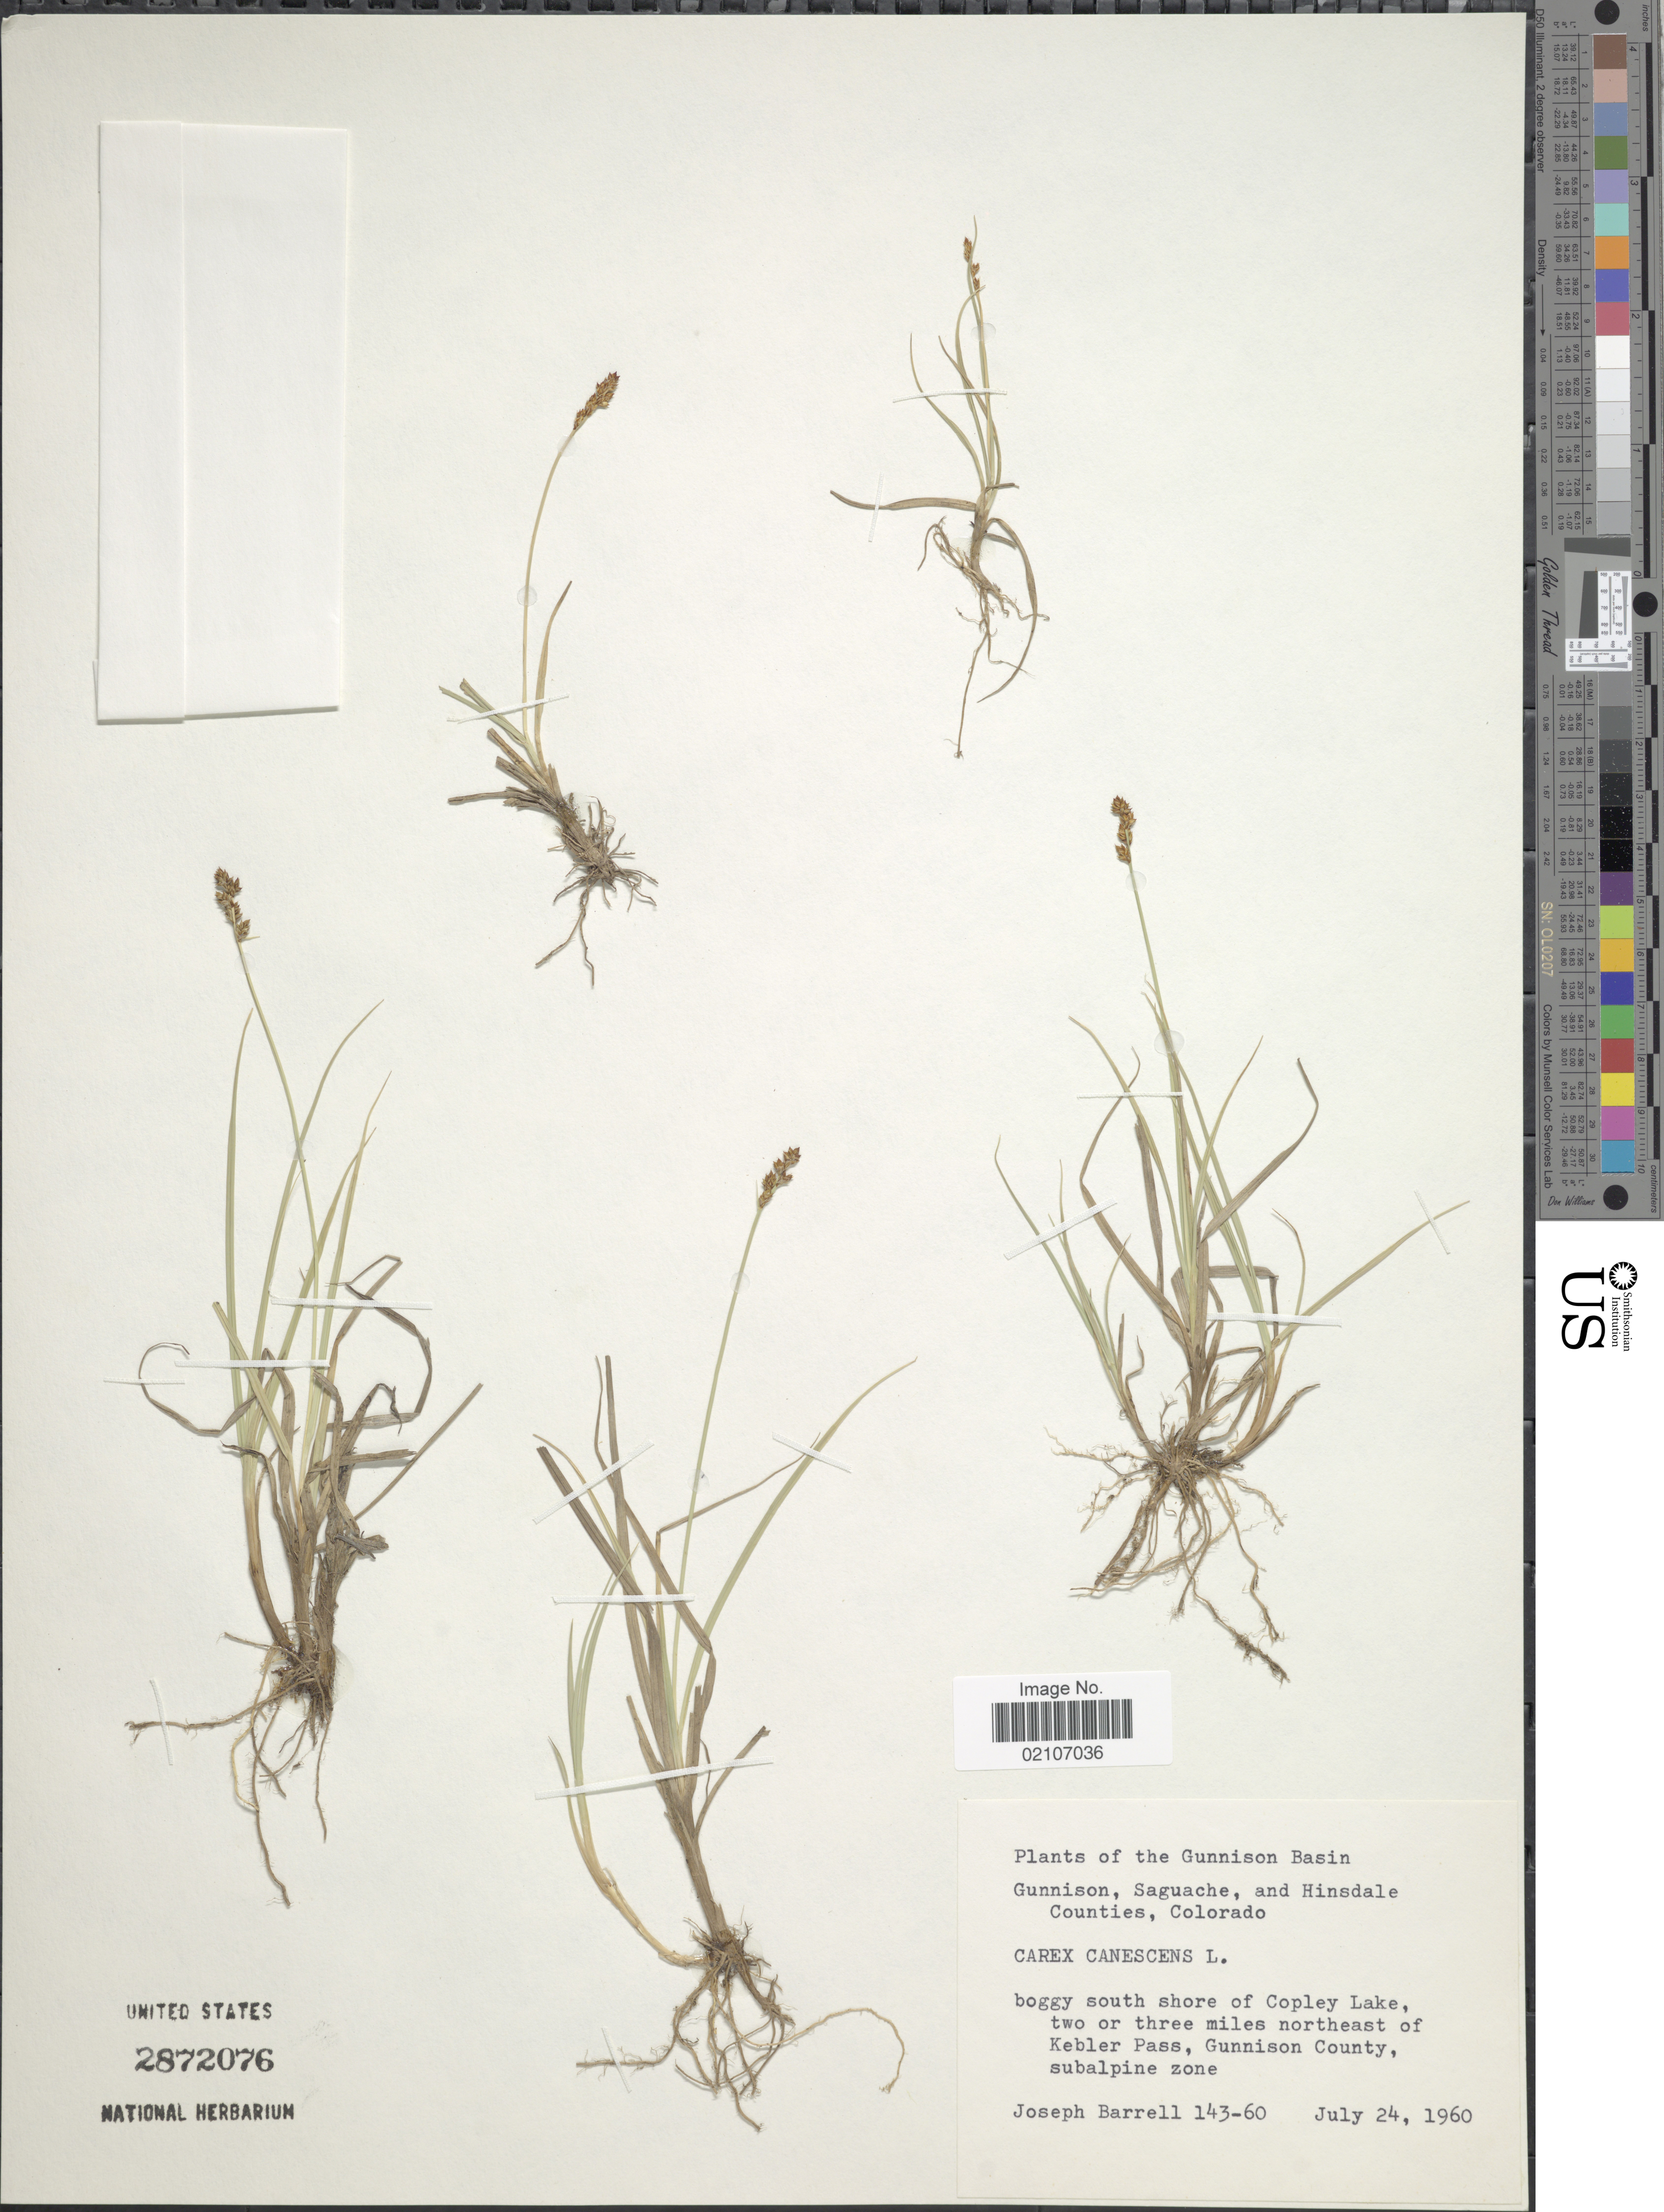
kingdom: Plantae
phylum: Tracheophyta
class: Liliopsida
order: Poales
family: Cyperaceae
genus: Carex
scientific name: Carex canescens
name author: L.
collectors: J. Barrell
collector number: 143-60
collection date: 1960-07-24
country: United States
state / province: Colorado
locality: The Gunnison Basin, Gunnison, Saguache, and Hinsdale Counties, boggy south shore of Copley Lake, two or three miles northeast of Kebler Pass, Gunnison County, Subalpine zone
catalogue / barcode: US 2872076